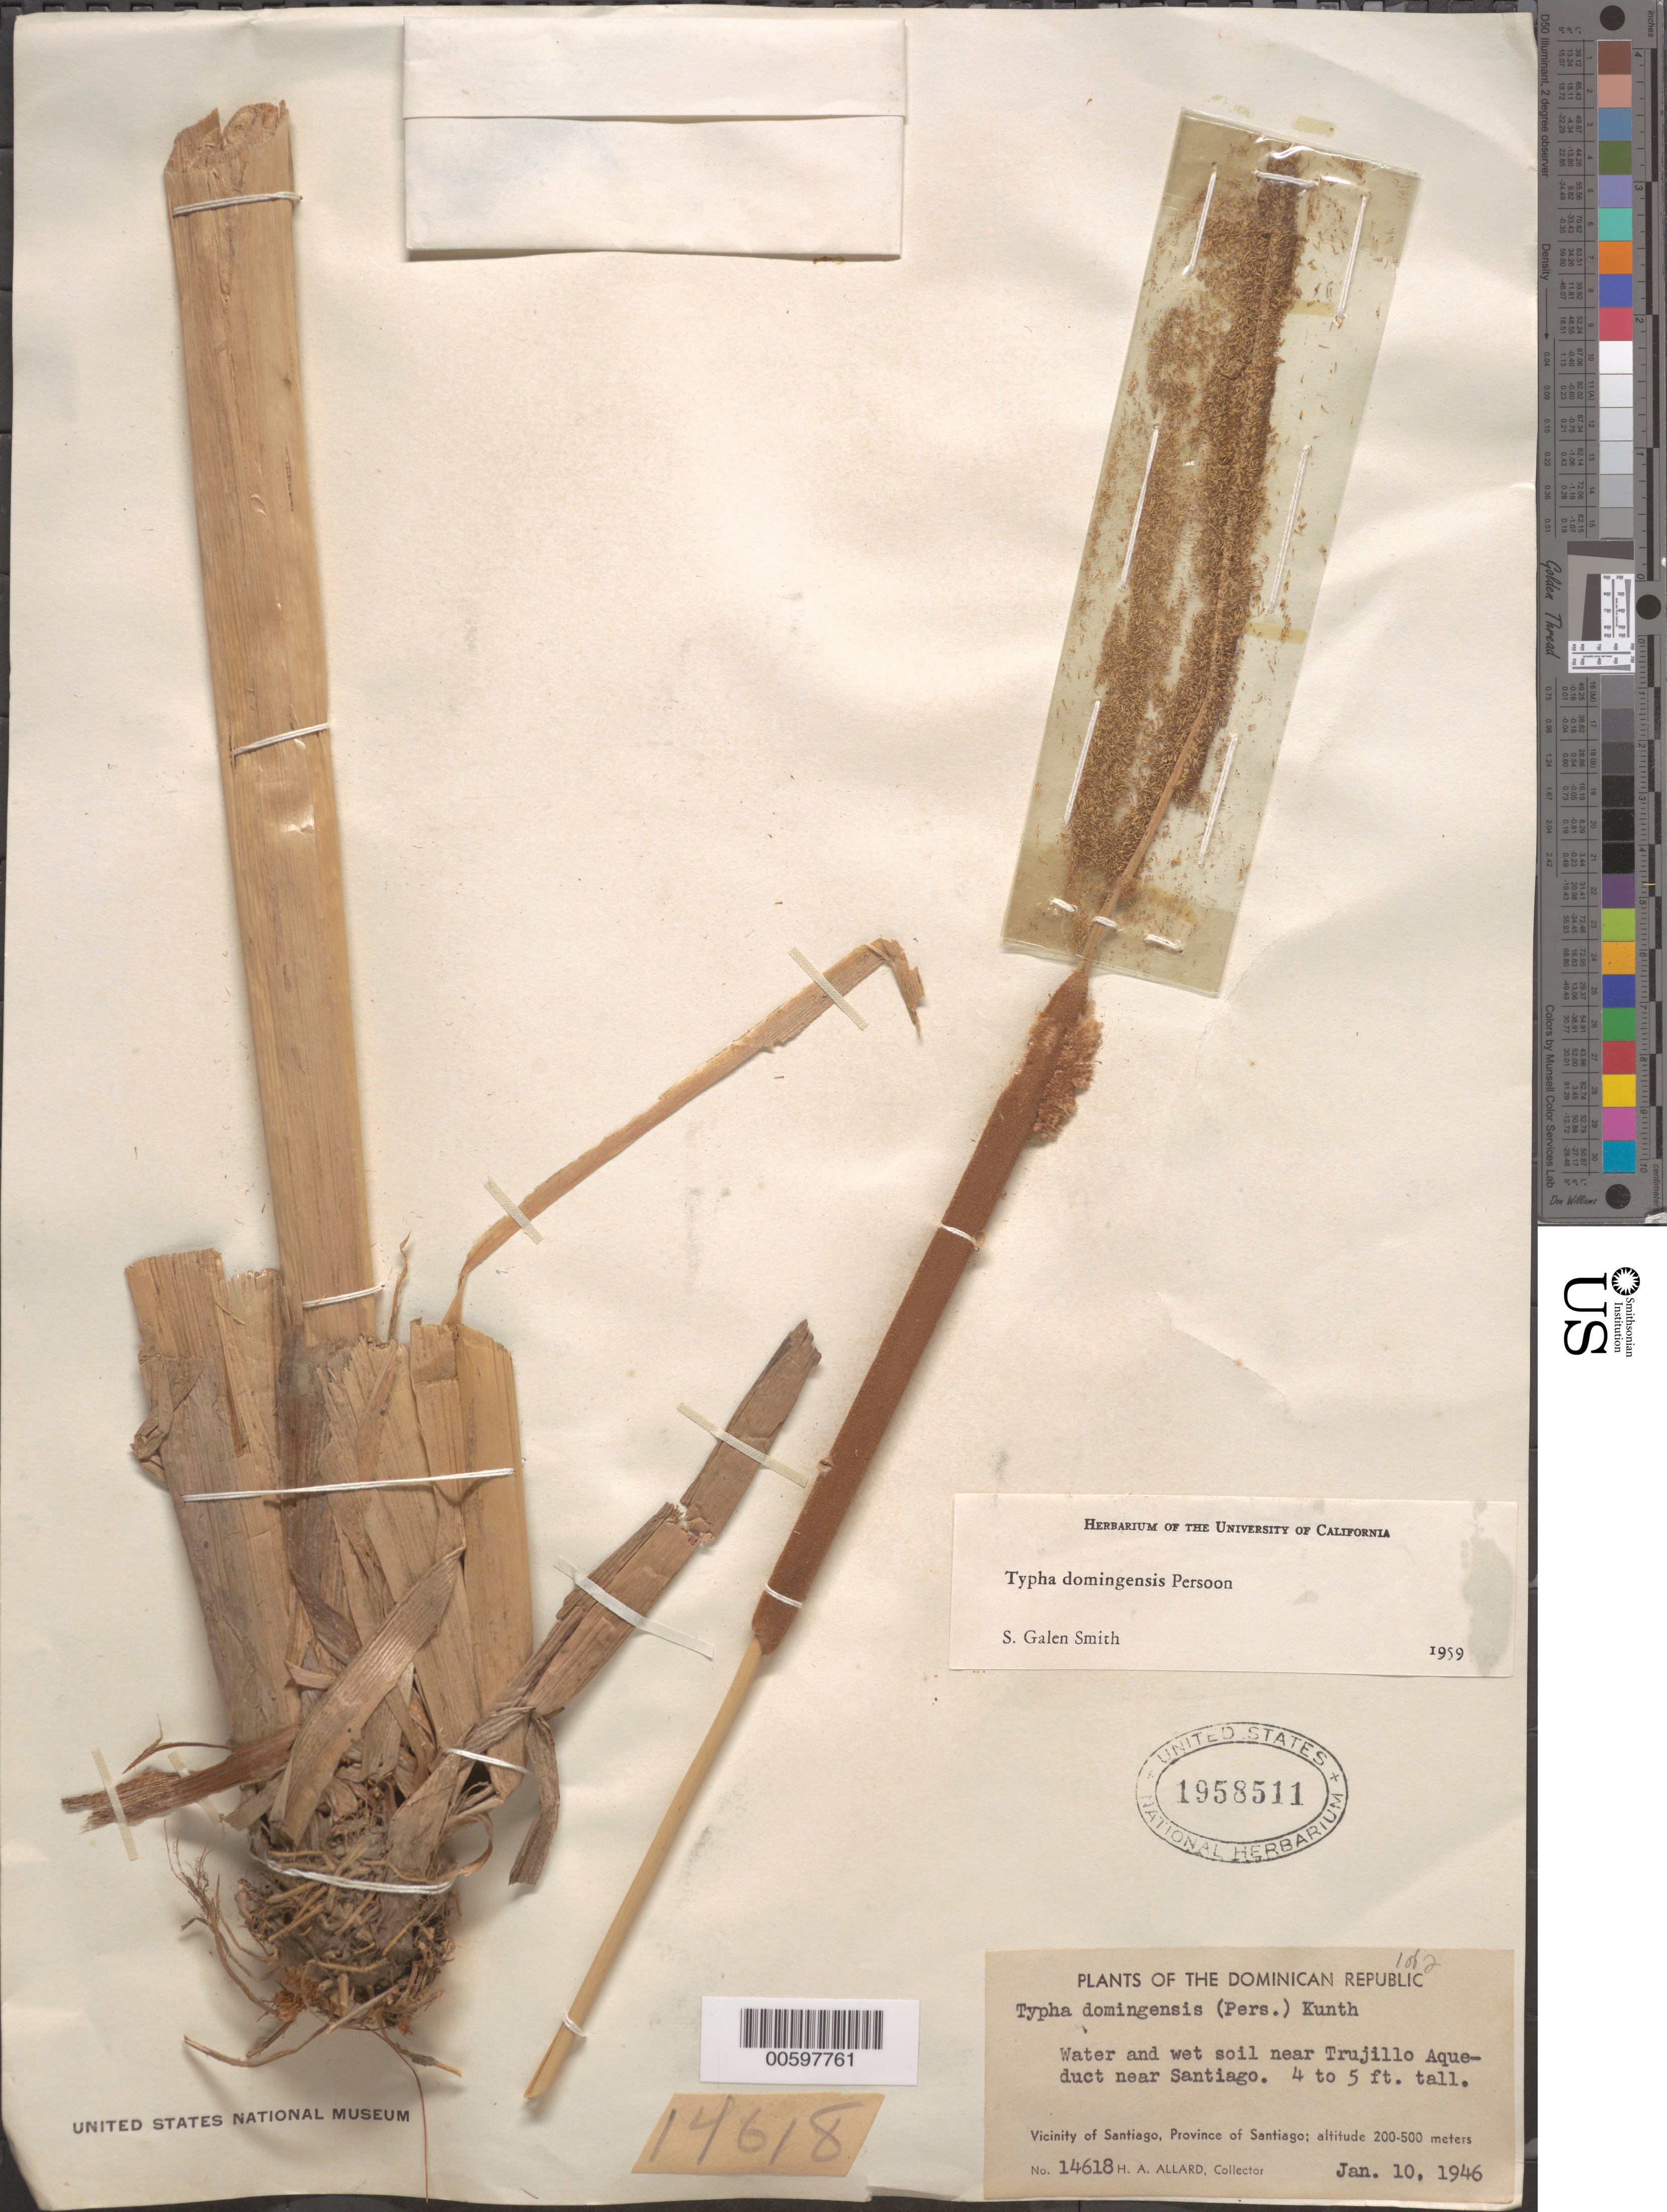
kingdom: Plantae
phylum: Tracheophyta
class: Liliopsida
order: Poales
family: Typhaceae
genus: Typha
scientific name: Typha domingensis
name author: Pers.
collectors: H. A. Allard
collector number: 14618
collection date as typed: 10 Jan 1946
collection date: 1946-01-10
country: Dominican Republic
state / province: Santiago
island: Hispaniola Island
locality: Santiago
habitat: water and wet soil near aque-duct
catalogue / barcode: US 1958511